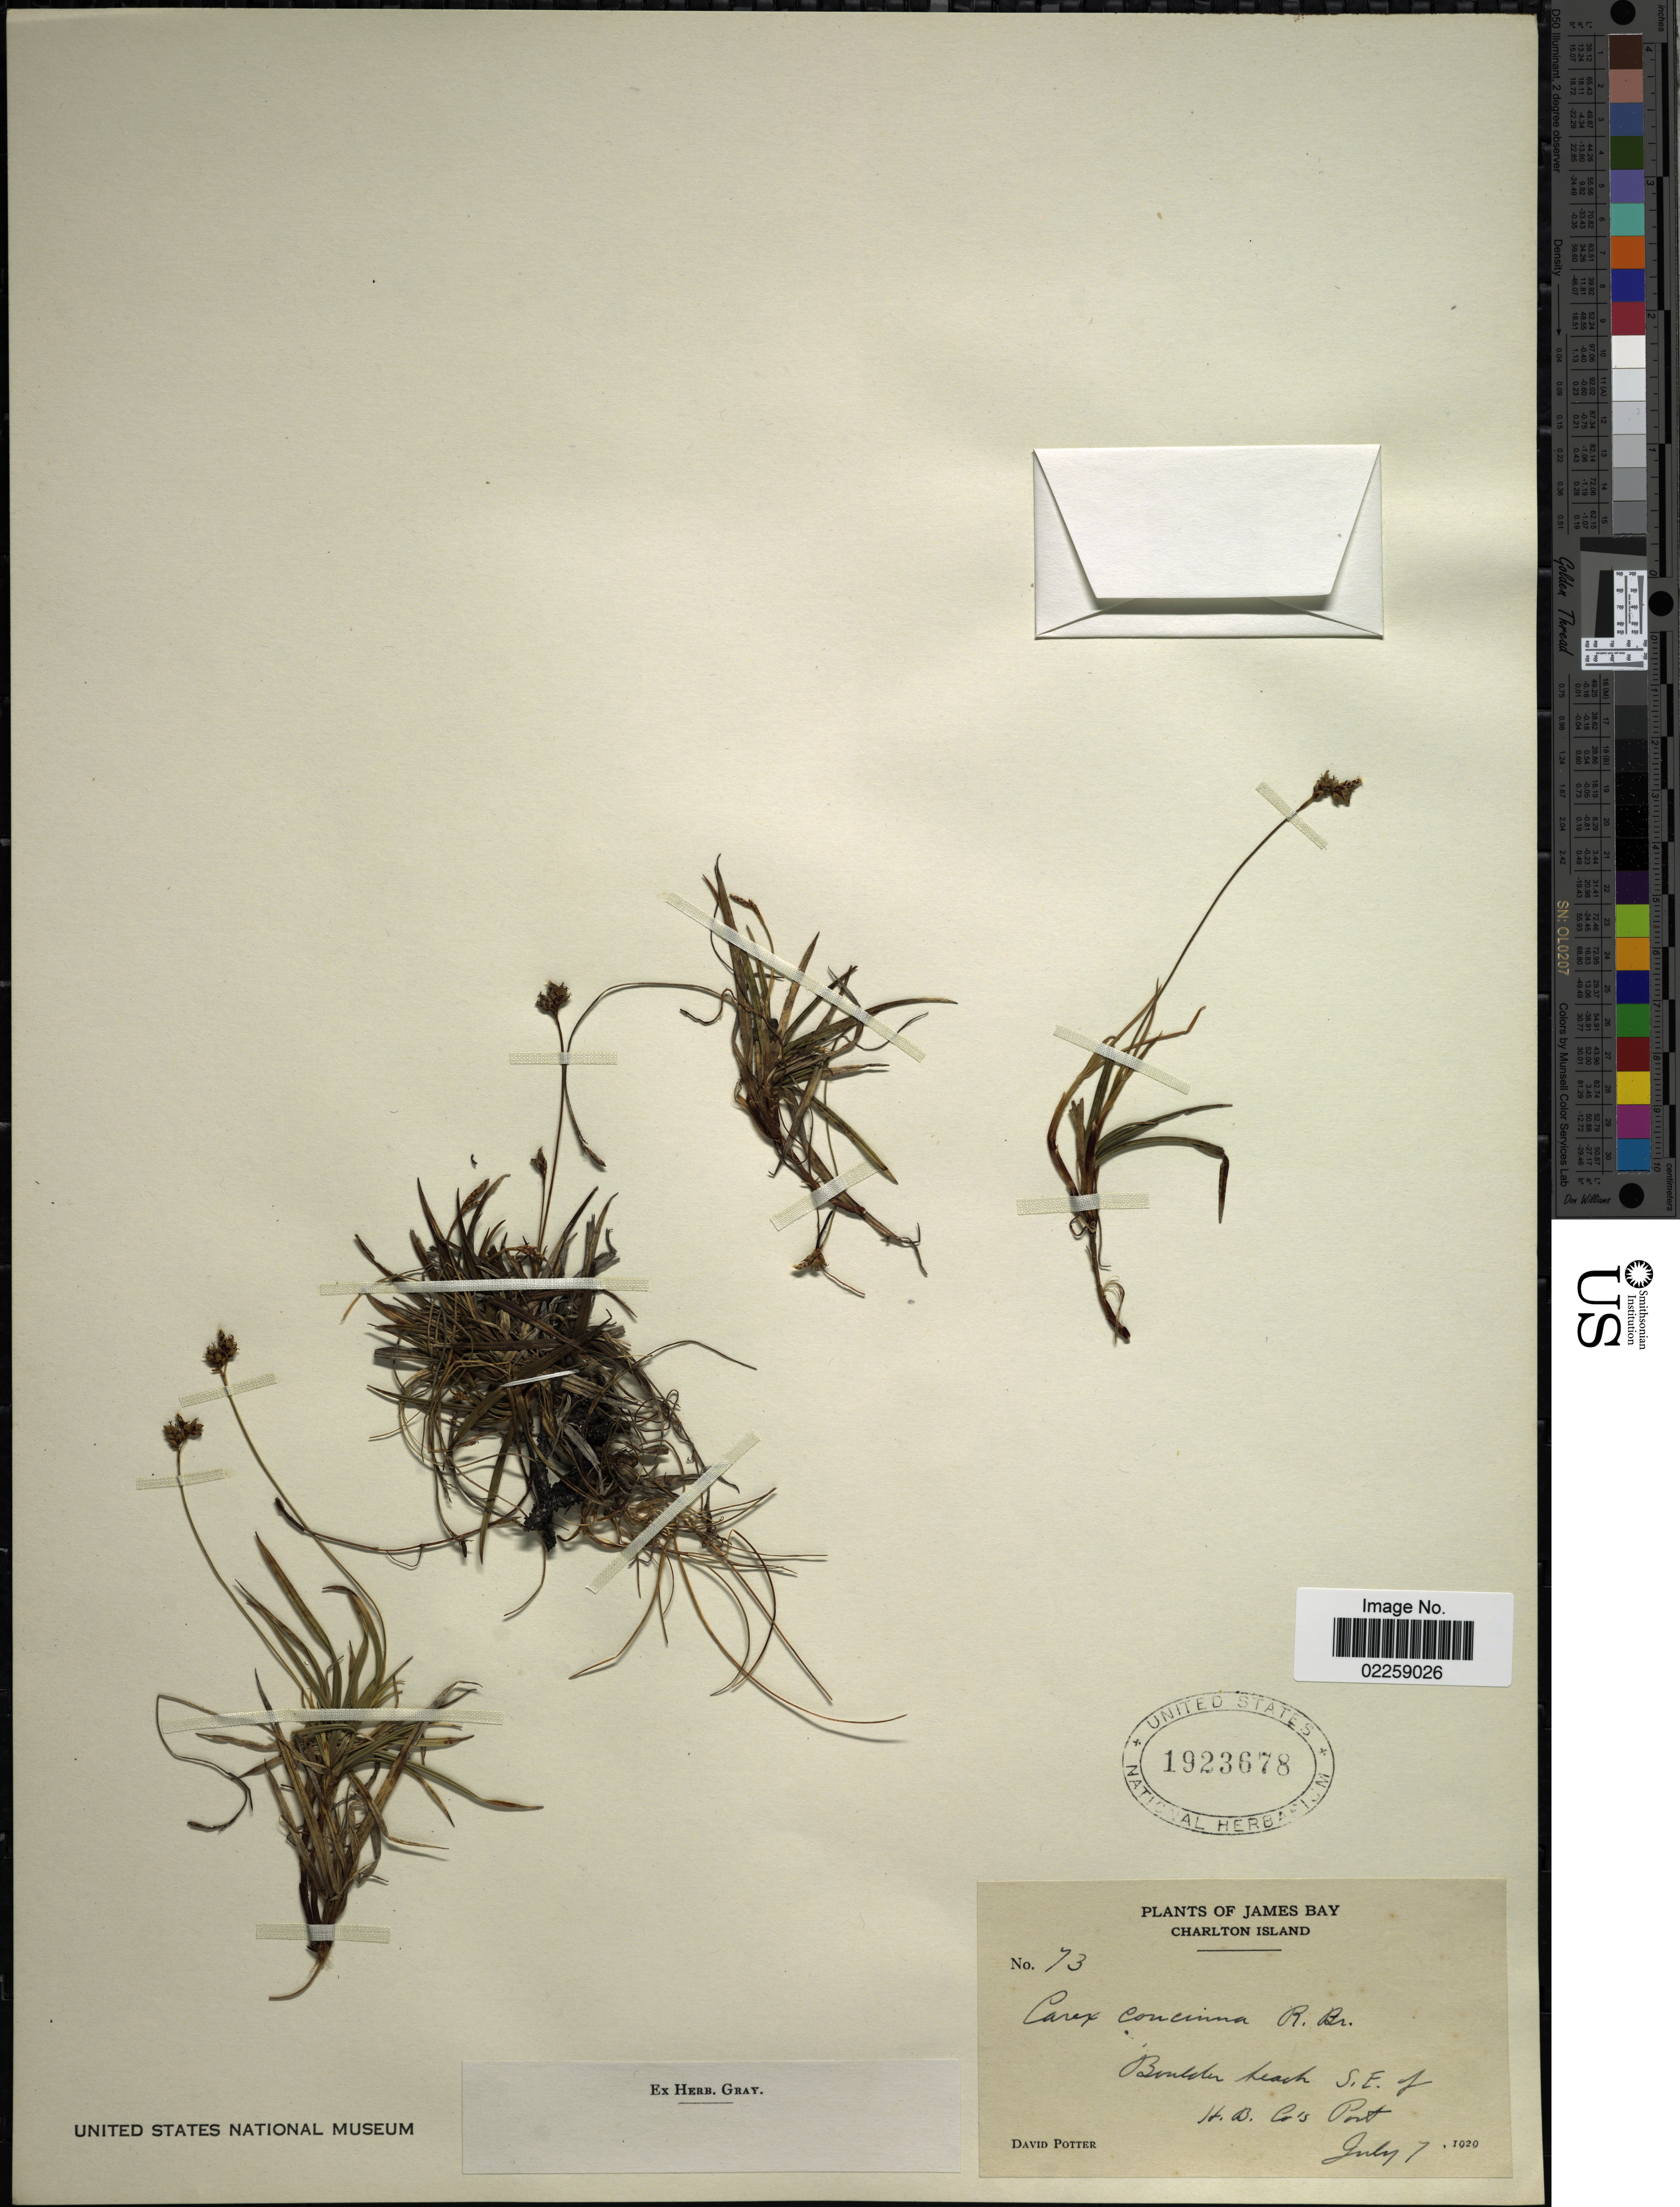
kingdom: Plantae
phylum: Tracheophyta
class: Liliopsida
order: Poales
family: Cyperaceae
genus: Carex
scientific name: Carex concinna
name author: R. Br.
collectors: D. Potter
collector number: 73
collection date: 1929-07-07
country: Canada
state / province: Nunavut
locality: James Bay, Charlton Island. Boulder beach, S. E. of H. B. Co's Post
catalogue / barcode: US 1923678